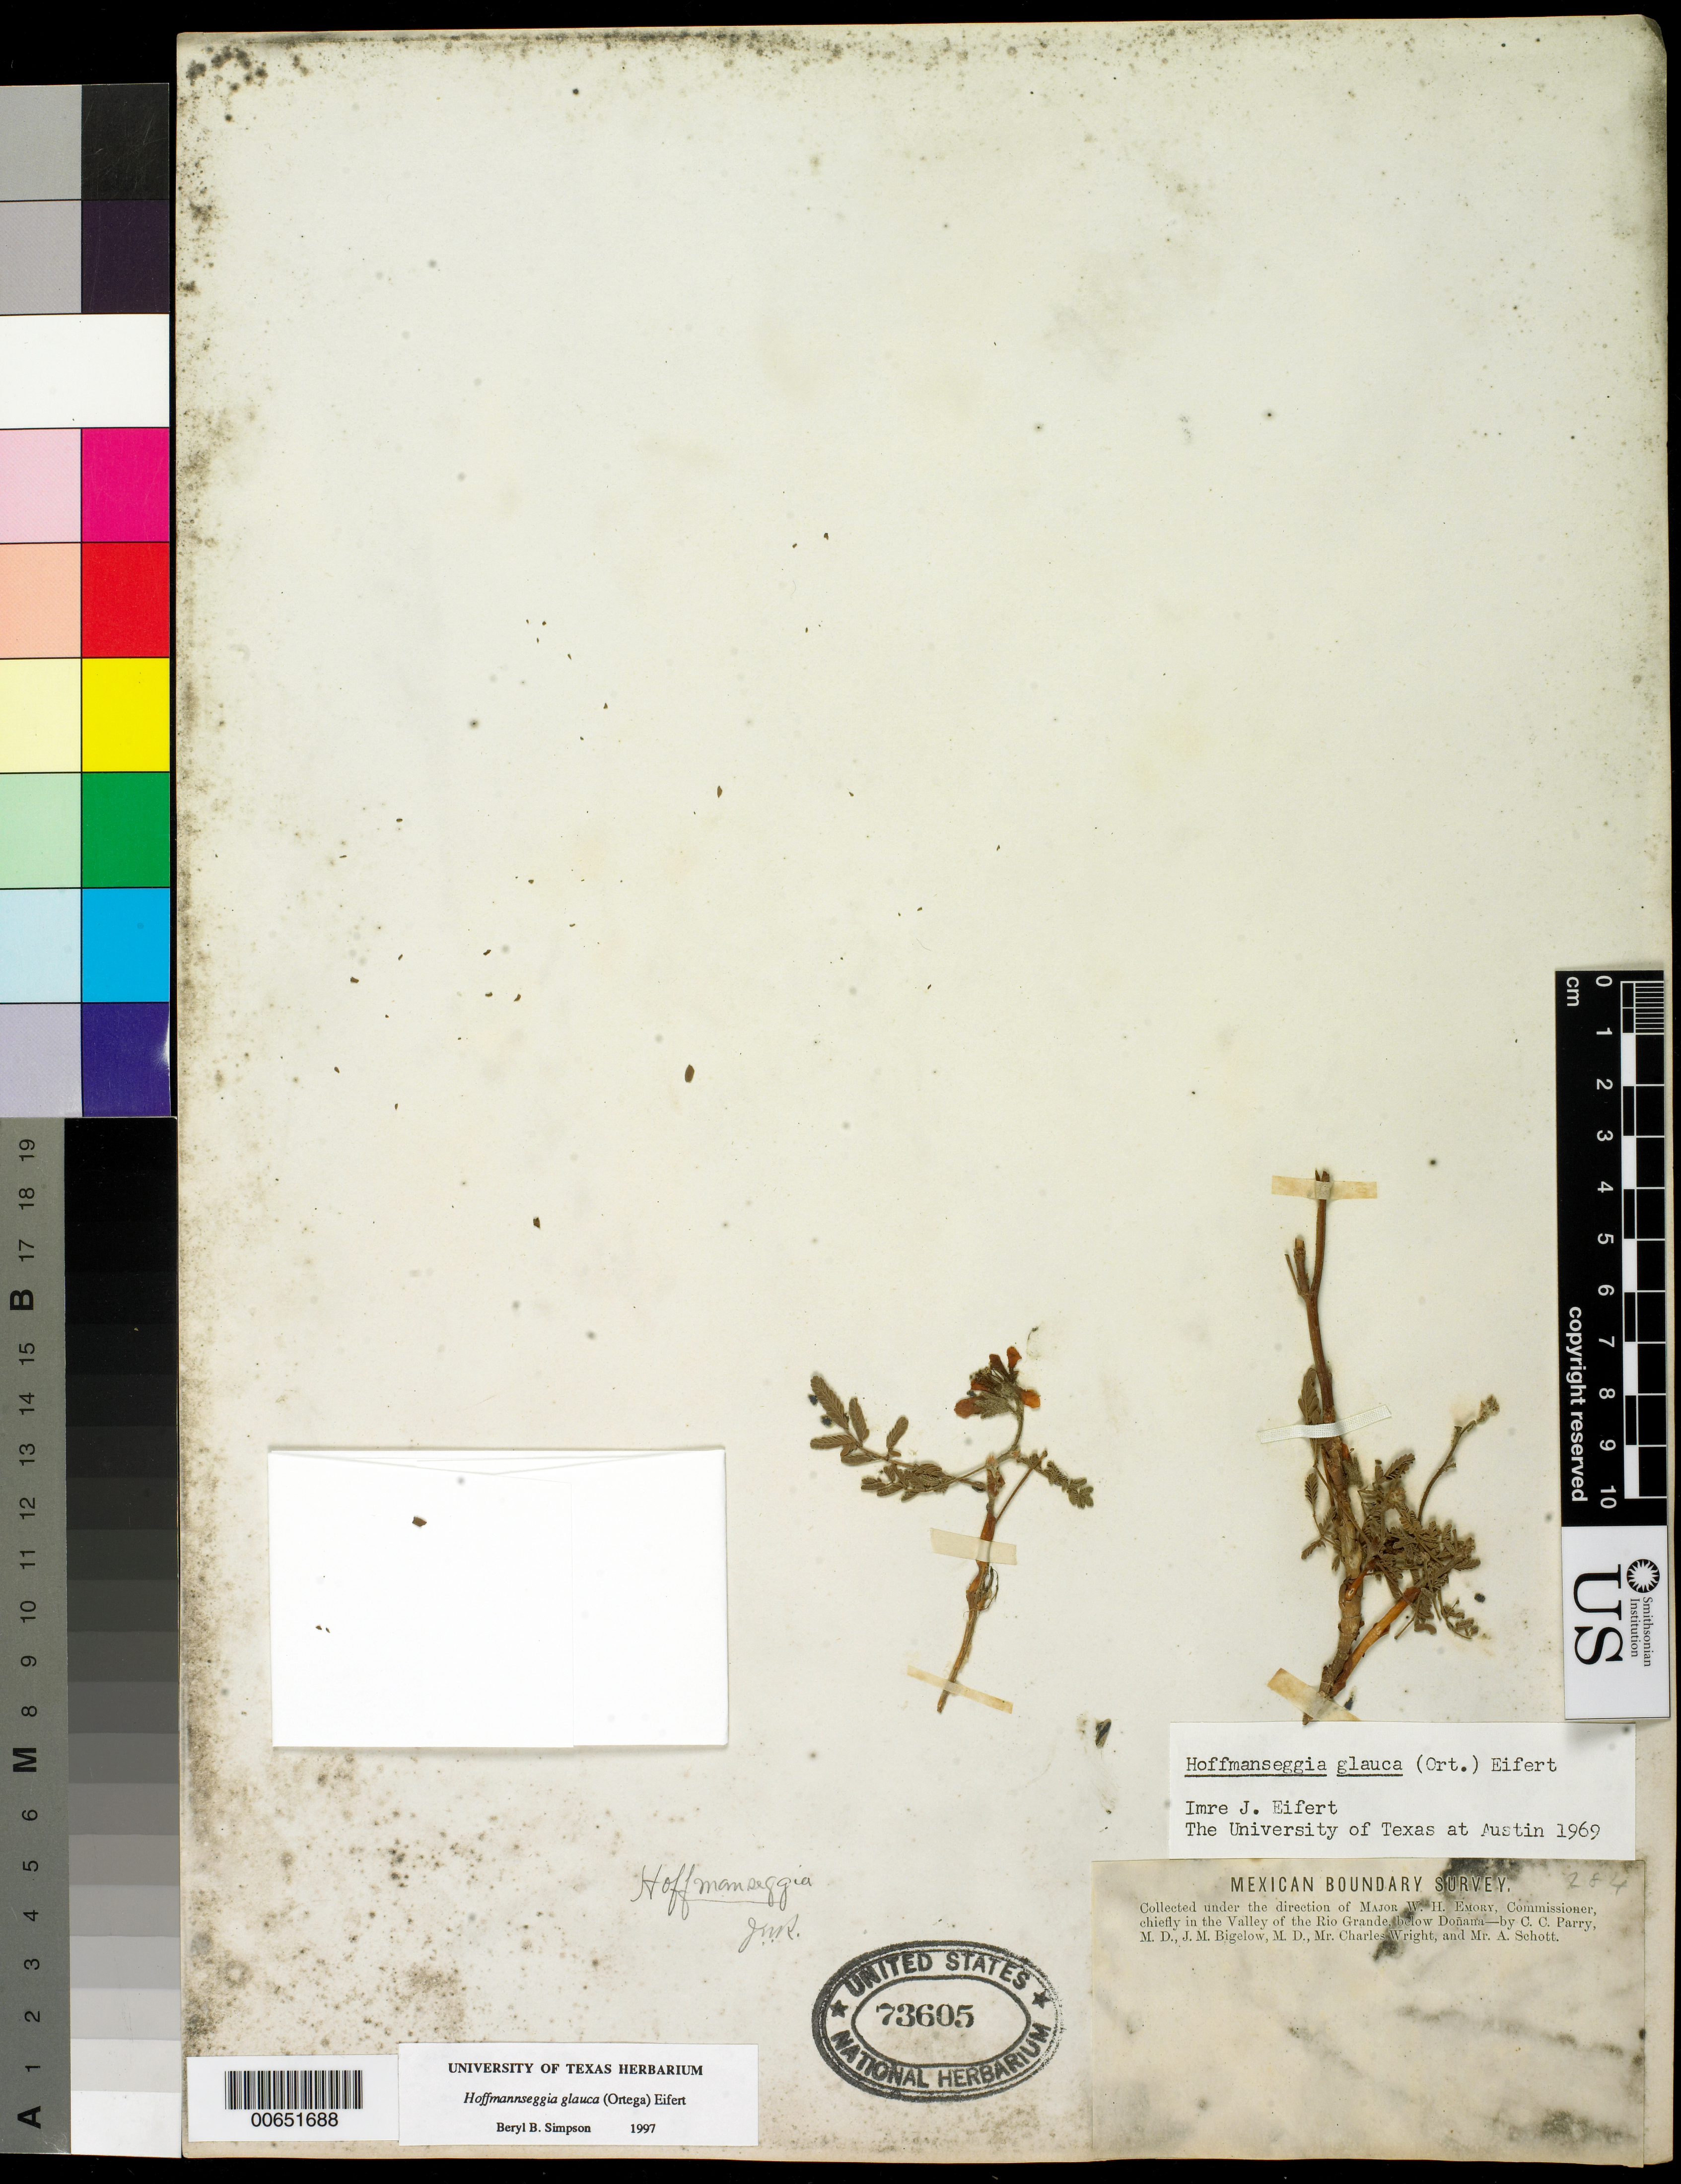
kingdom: Plantae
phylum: Tracheophyta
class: Magnoliopsida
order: Fabales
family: Fabaceae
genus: Hoffmannseggia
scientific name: Hoffmannseggia glauca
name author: (Ortega) Eifert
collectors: C. C. Parry, J. M. Bigelow, C. Wright & A. C. V. Schott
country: Mexico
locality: Valley of the Rio Grande, below Donana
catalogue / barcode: US 73605